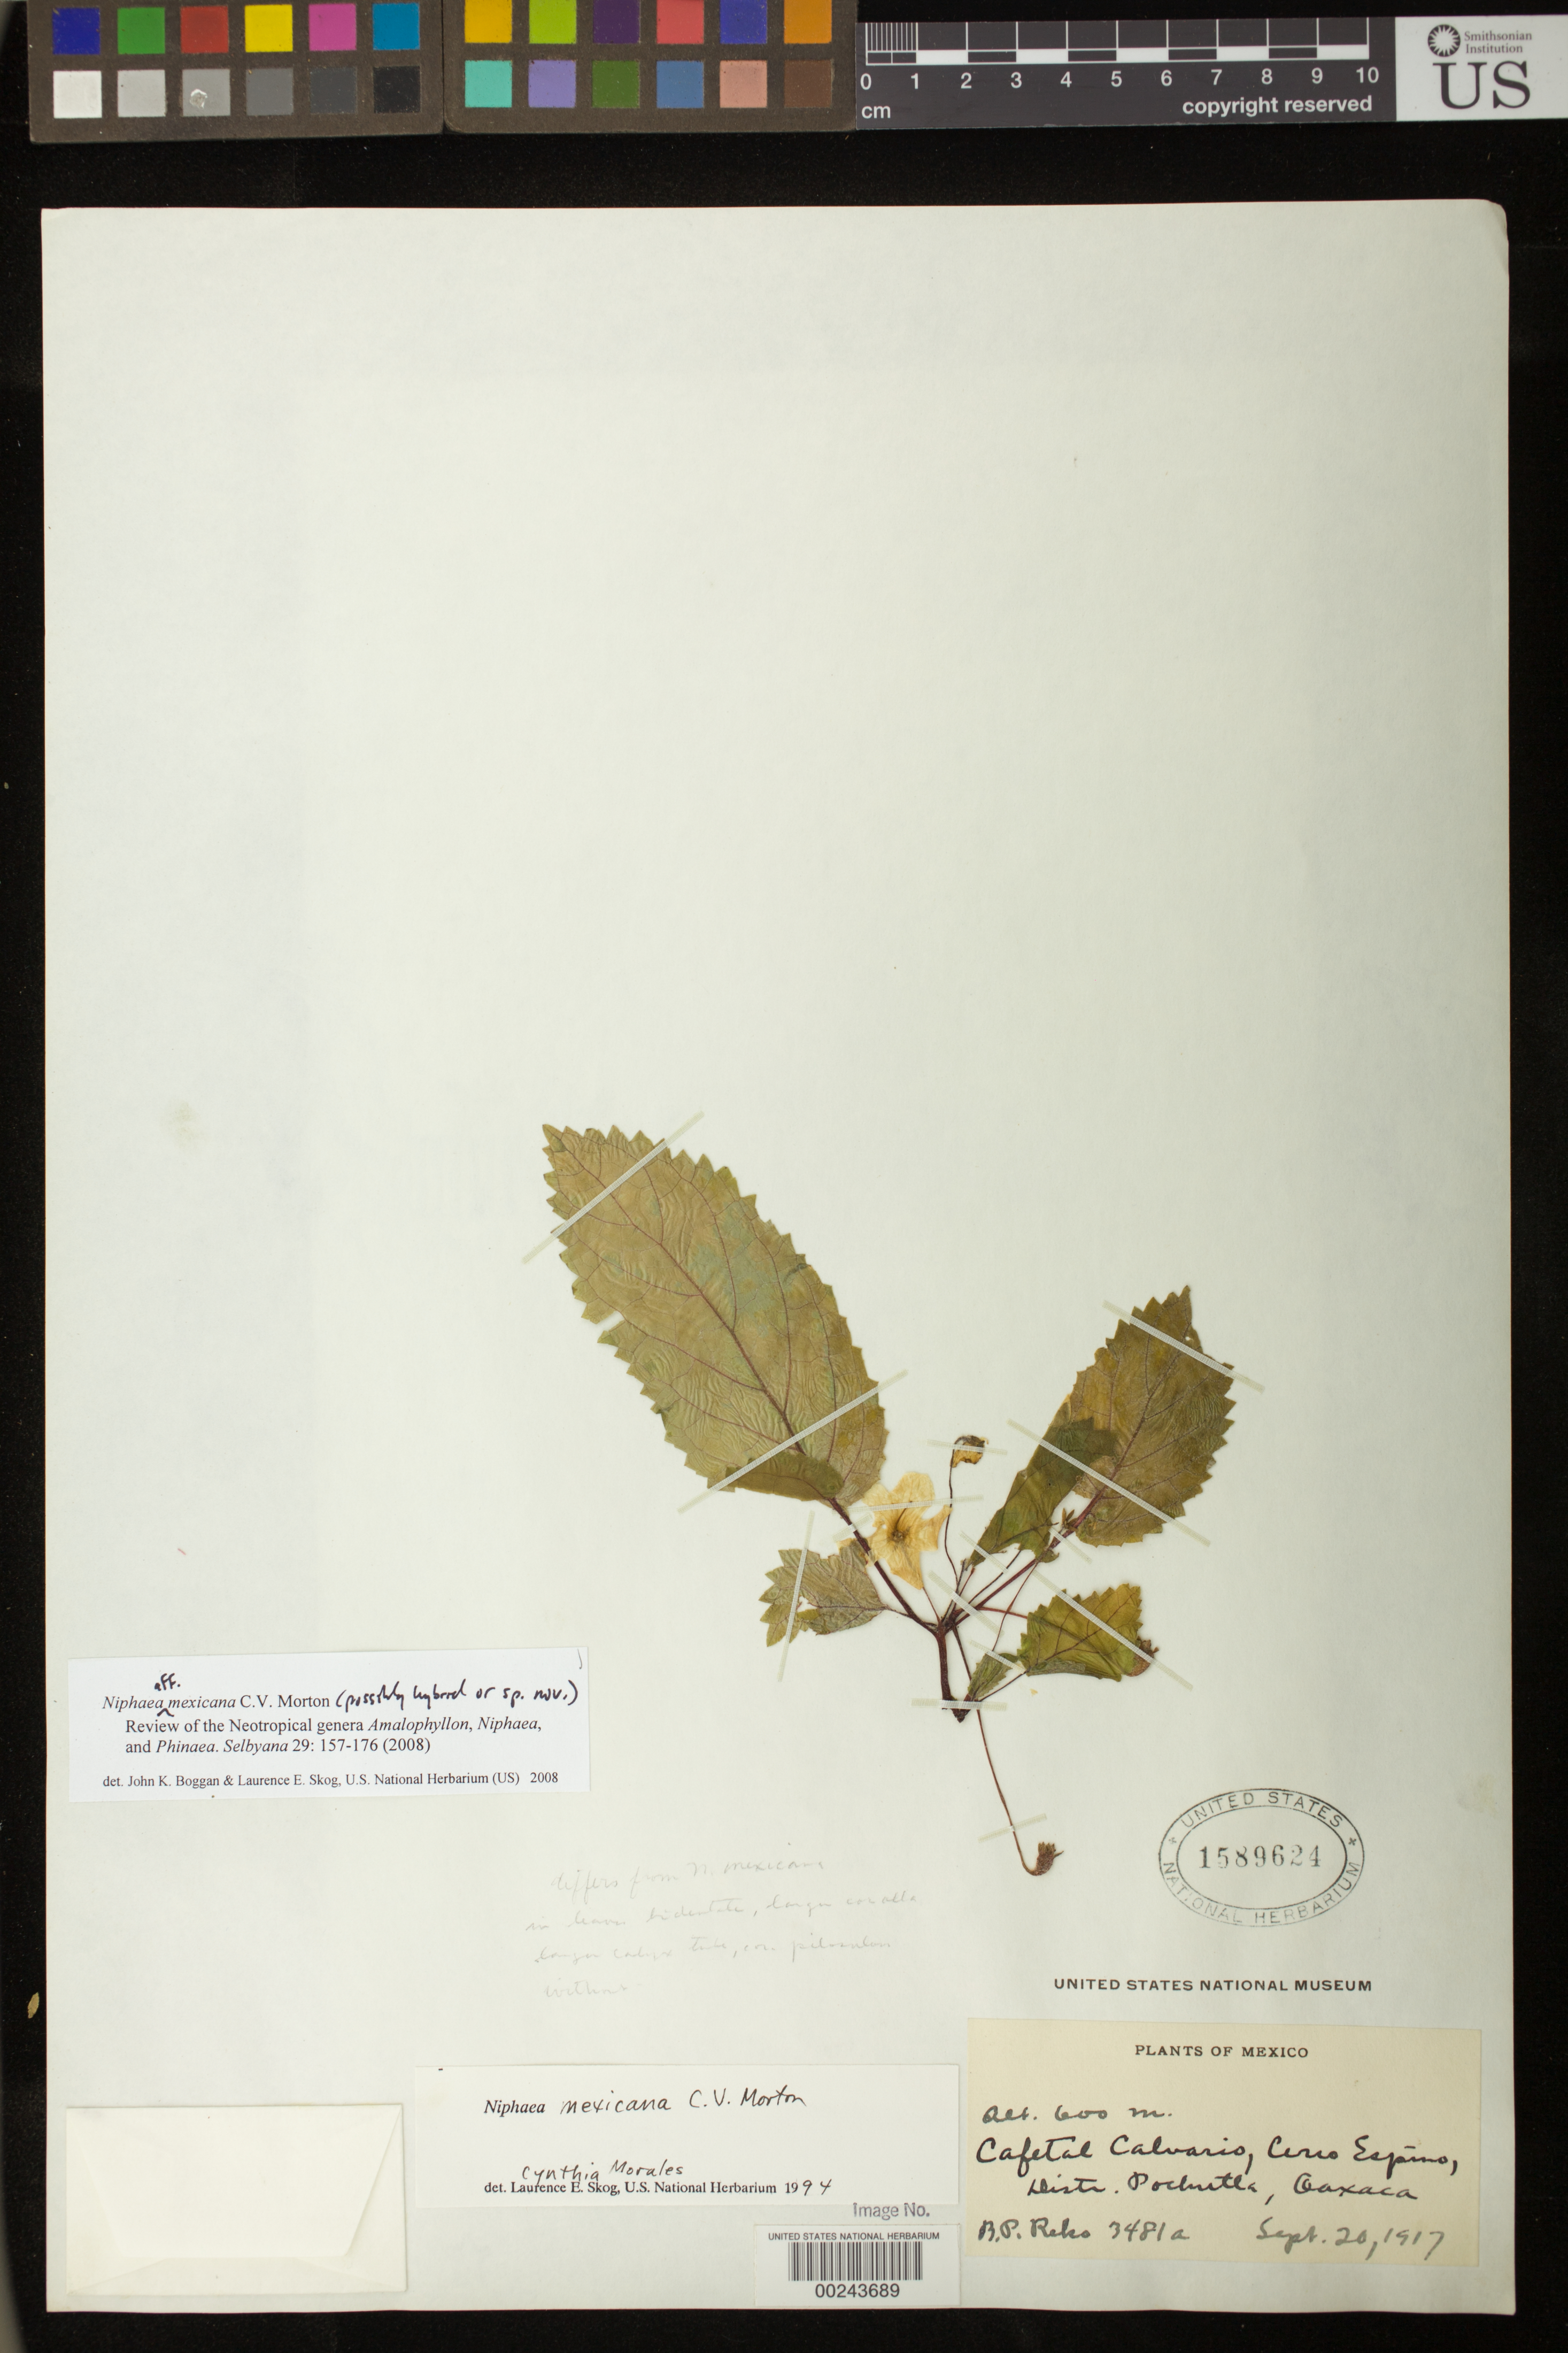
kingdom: Plantae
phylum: Tracheophyta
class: Magnoliopsida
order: Lamiales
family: Gesneriaceae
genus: Niphaea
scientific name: Niphaea mexicana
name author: C.V. Morton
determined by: Boggan, J. K.; Skog, L. E.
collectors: B. P. Reko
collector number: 3481 a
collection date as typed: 20 Sep 1917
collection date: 1917-09-20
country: Mexico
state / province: Oaxaca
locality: Cafetal Calvario, Cerro Espino, Distr. Pochutla, Oaxaca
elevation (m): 600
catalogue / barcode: US 1589624